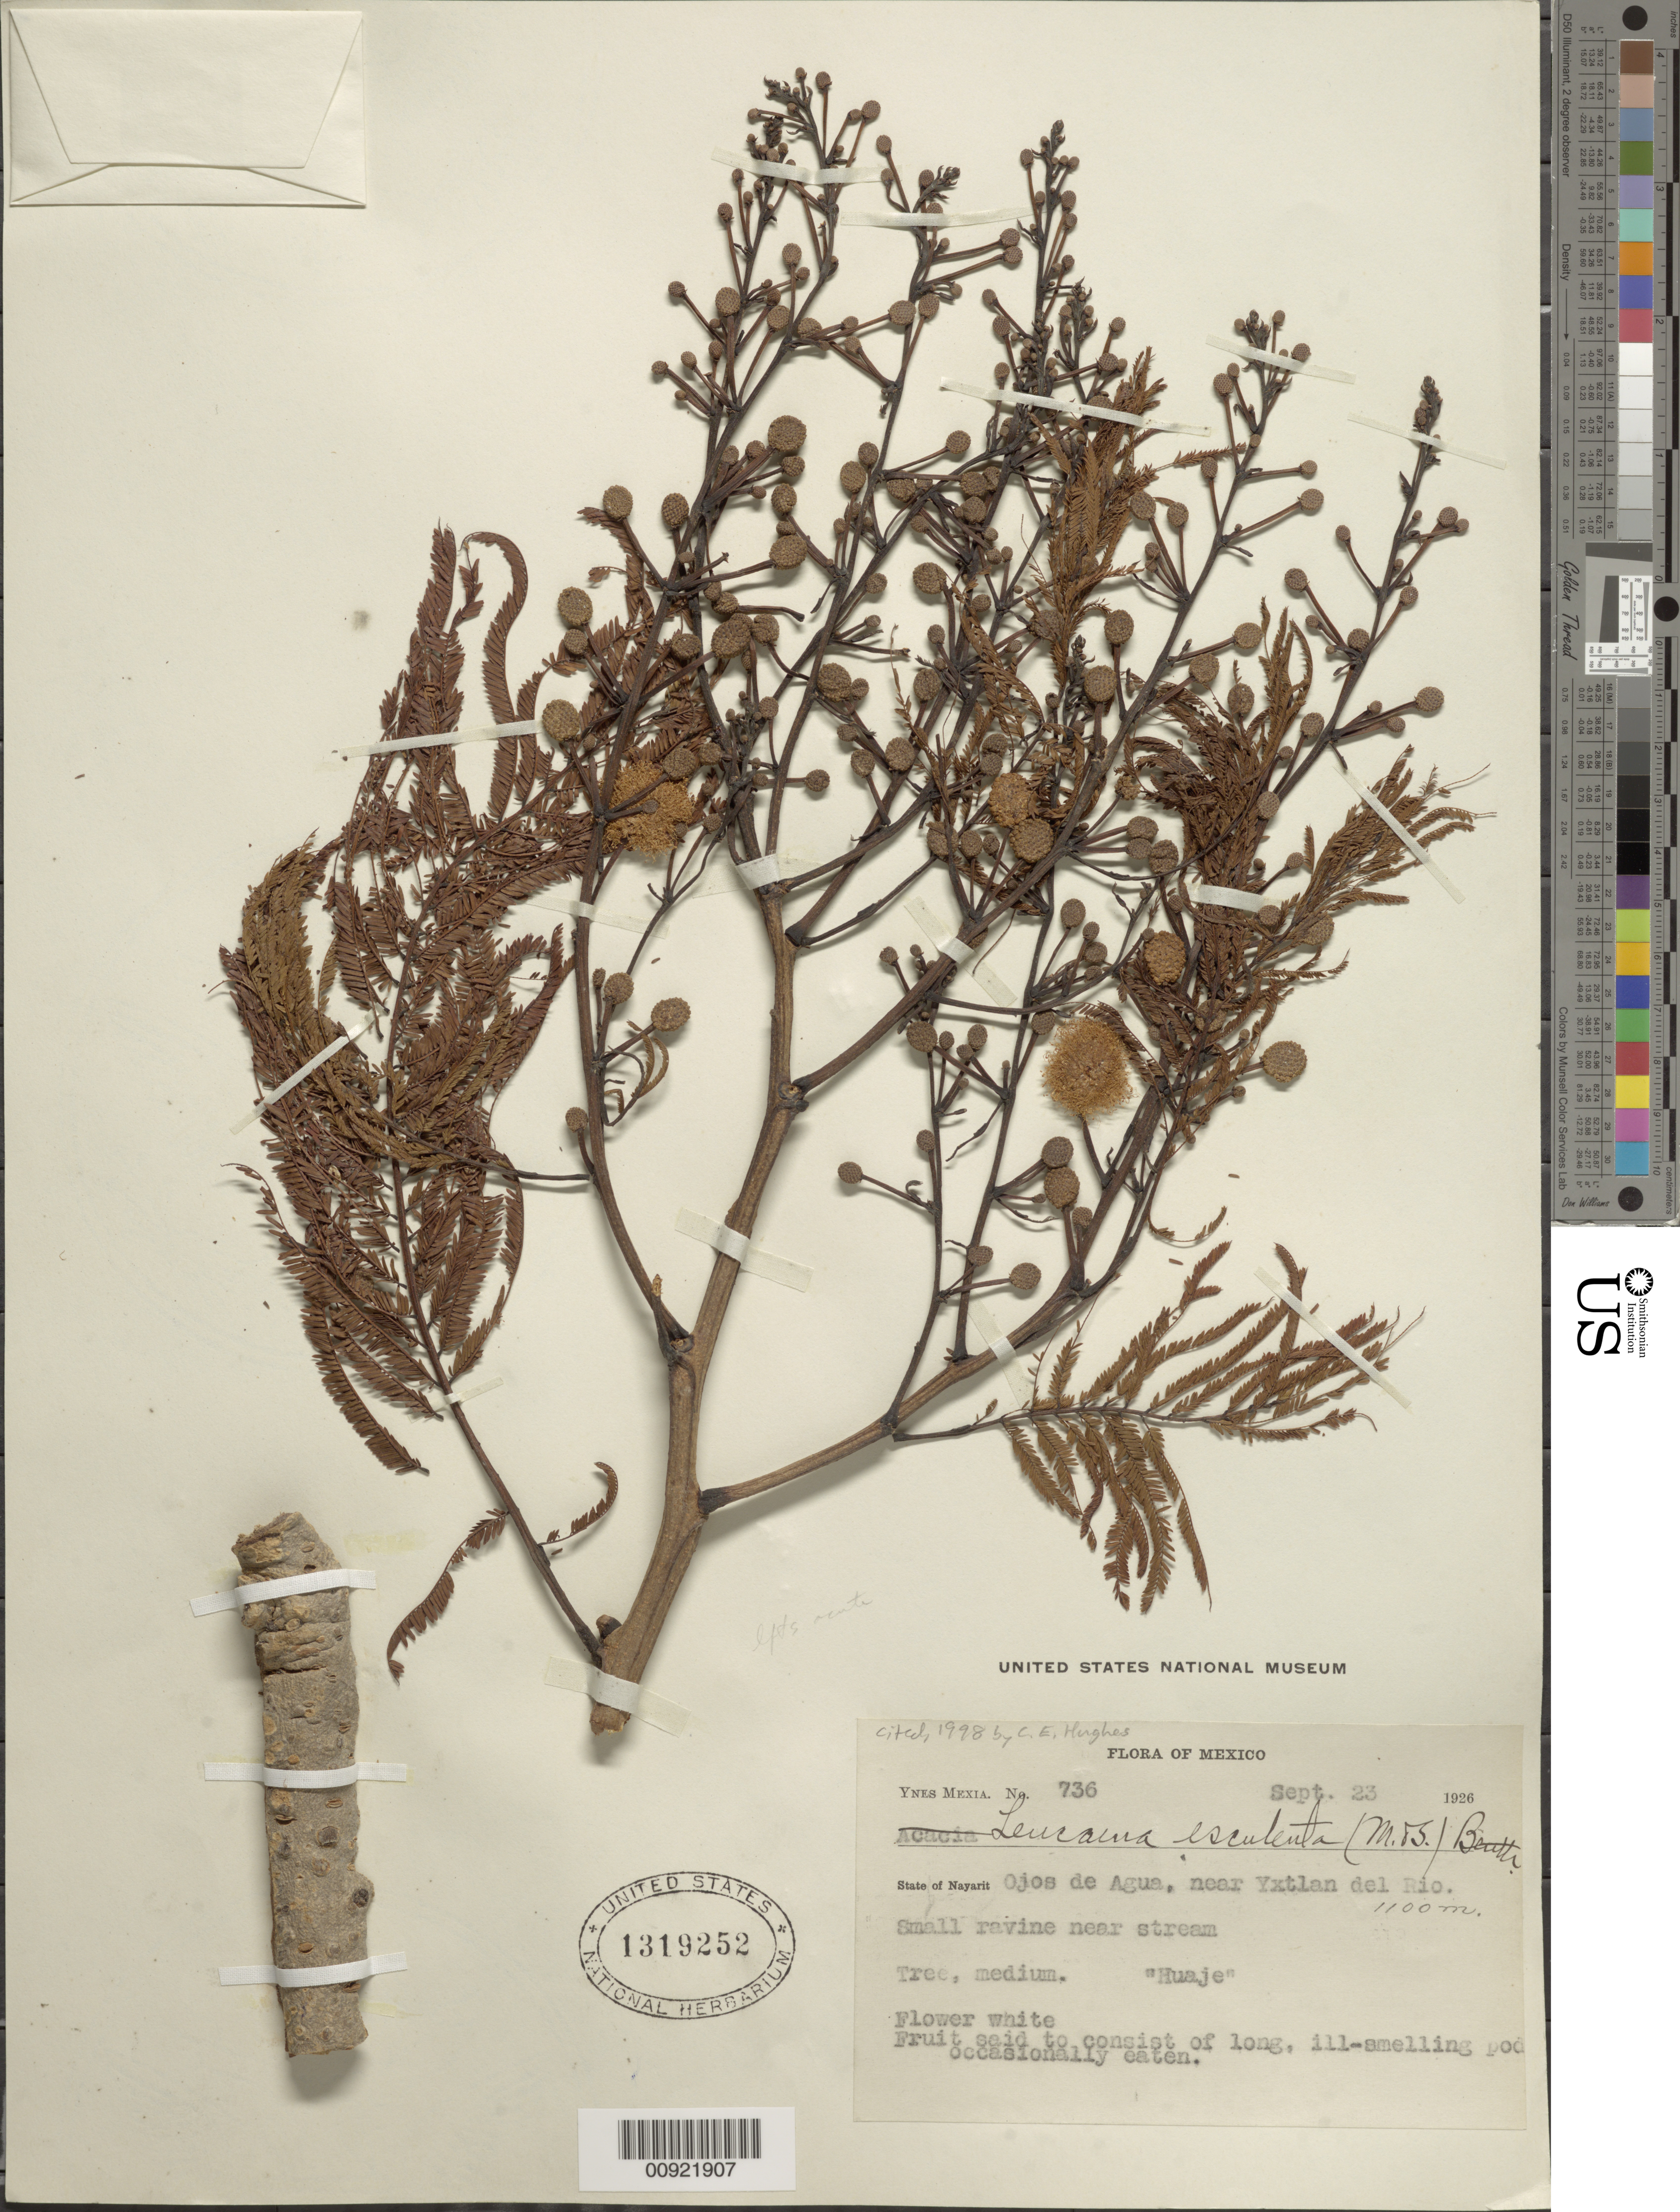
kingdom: Plantae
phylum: Tracheophyta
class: Magnoliopsida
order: Fabales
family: Fabaceae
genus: Leucaena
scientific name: Leucaena esculenta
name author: (Moc. & Sessé ex DC.) Benth.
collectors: Y. Mexia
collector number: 736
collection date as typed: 23 Sep 1926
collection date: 1926-09-23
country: Mexico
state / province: Nayarit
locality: State of Nayarit: Ojos de Agua, near Yxtlan del Río.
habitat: Small ravine near stream.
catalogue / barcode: US 1319252